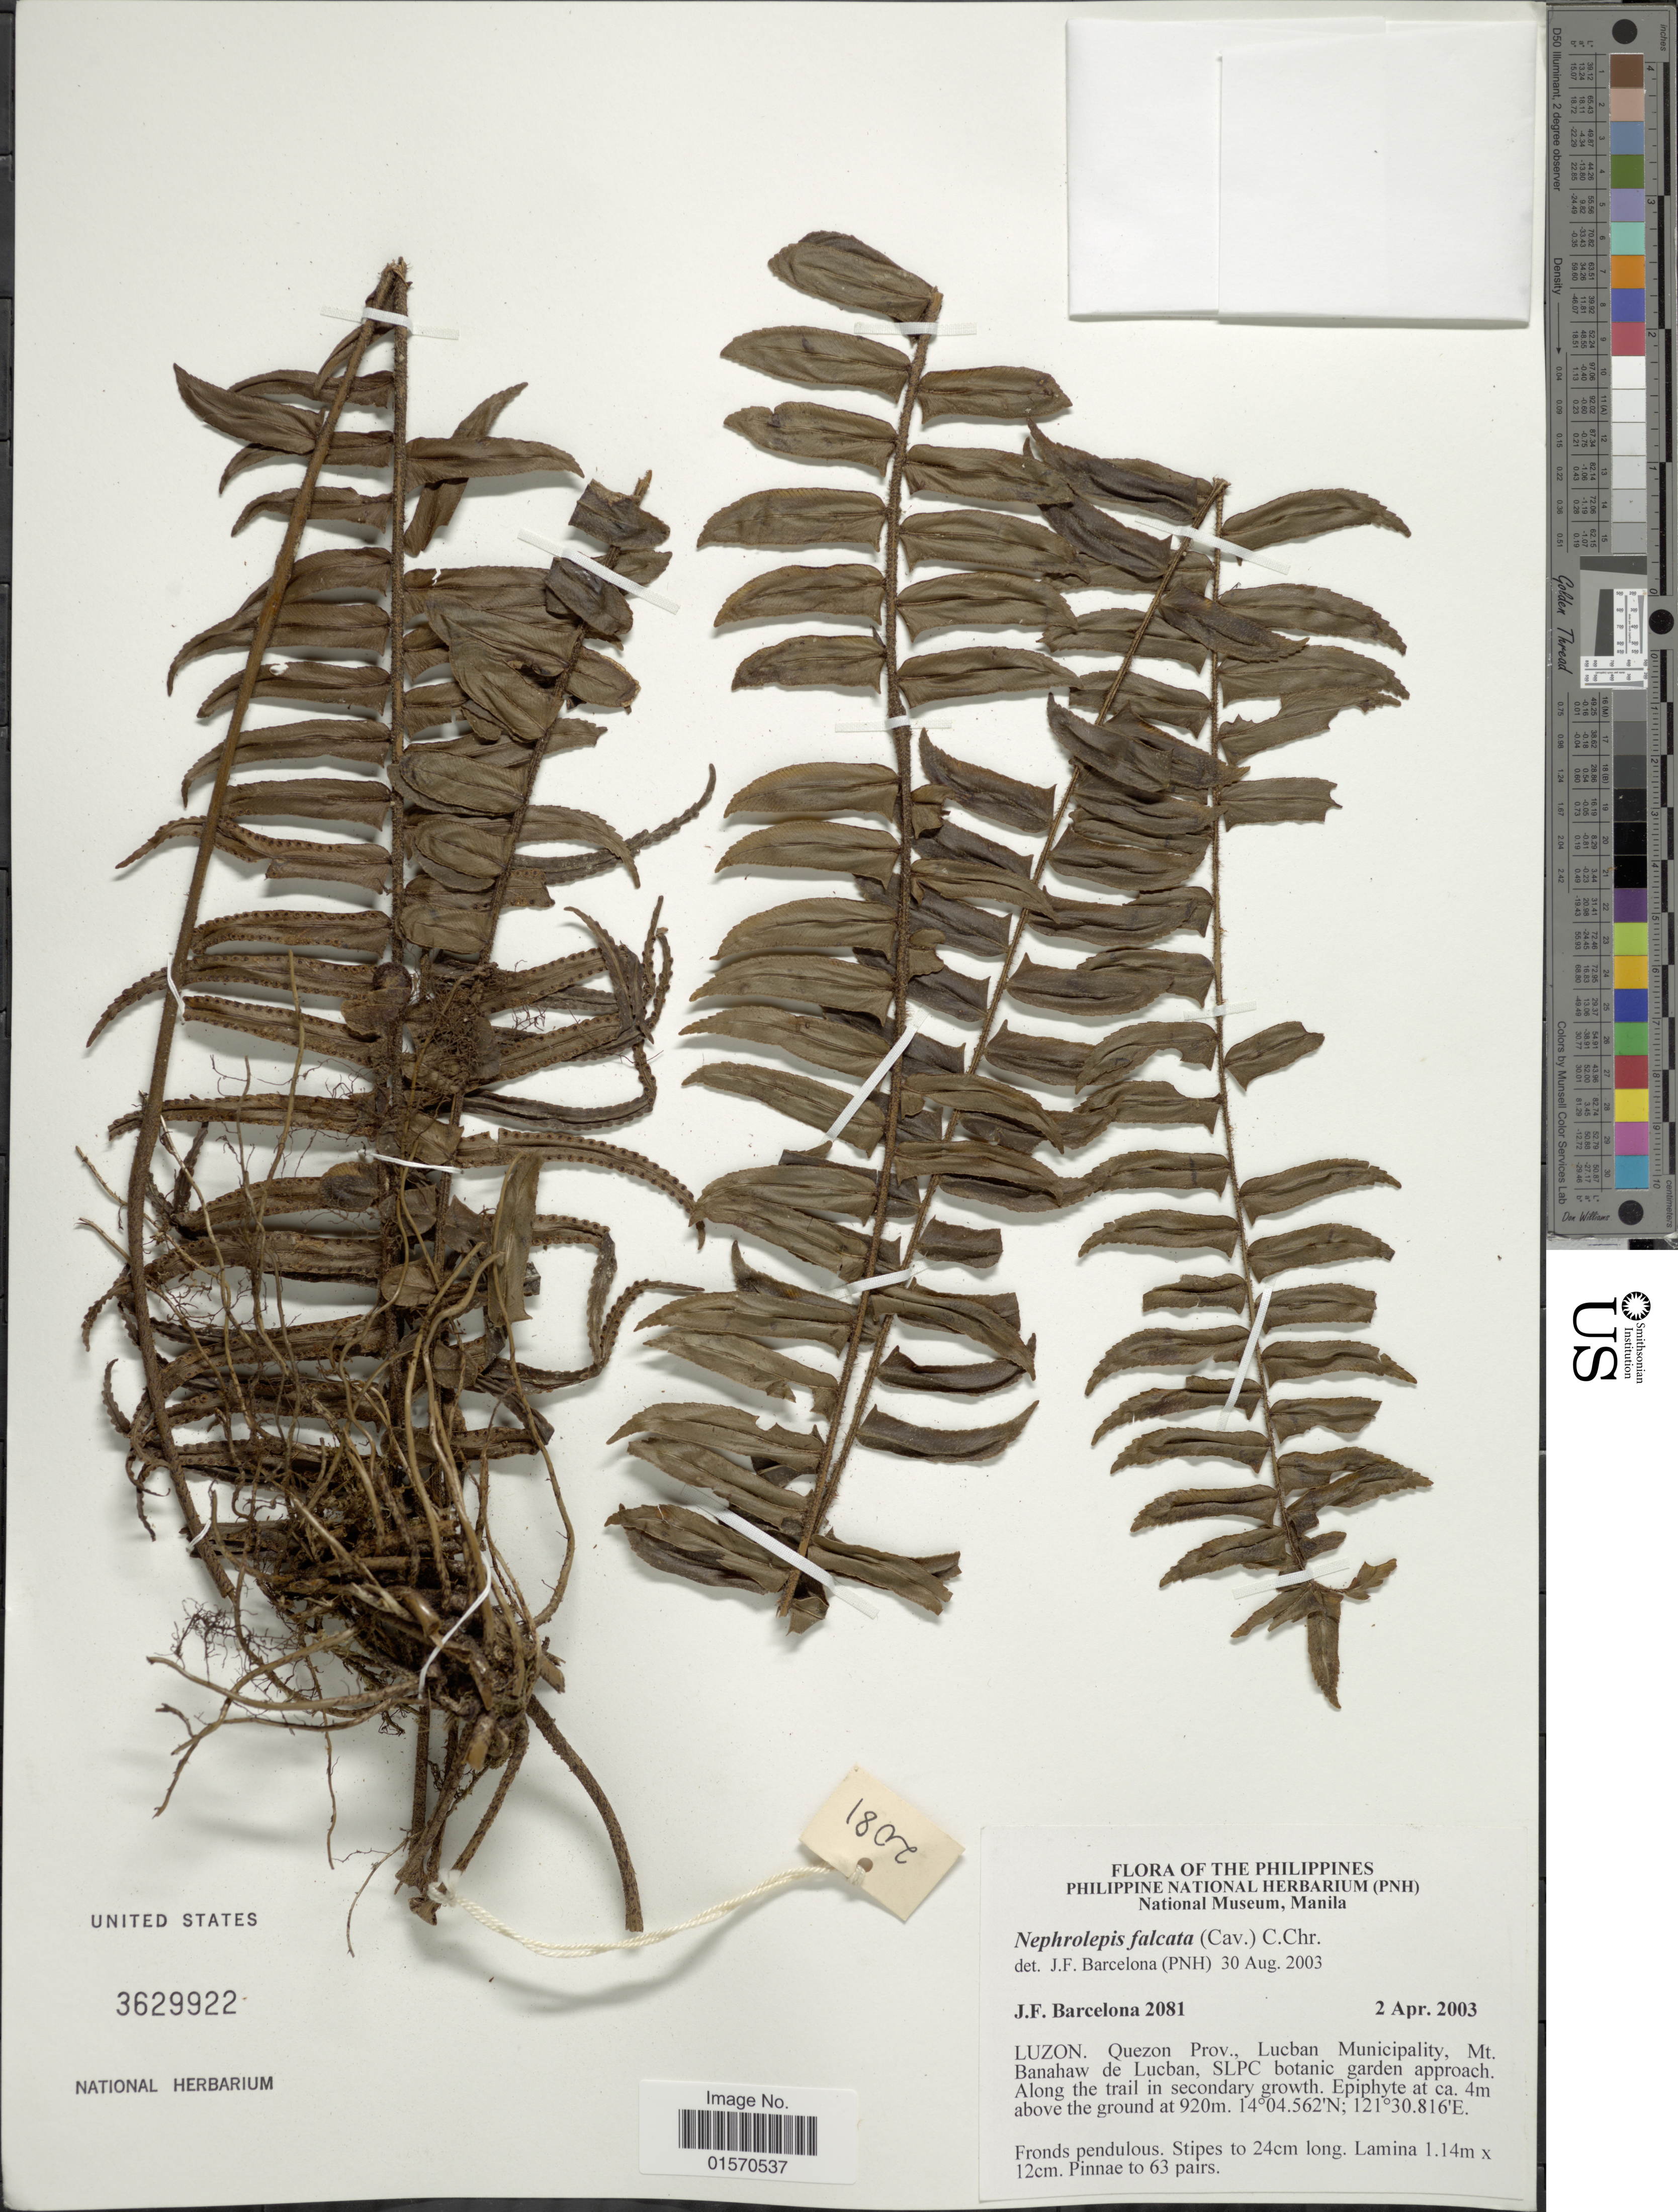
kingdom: Plantae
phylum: Tracheophyta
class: Polypodiopsida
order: Polypodiales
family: Nephrolepidaceae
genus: Nephrolepis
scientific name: Nephrolepis falcata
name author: (Cav.) C. Chr.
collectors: J. F. Barcelona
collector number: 2081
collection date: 2003-04-02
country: Philippines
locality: Luzon. Quezon Prov., Lucban Municipality, Mt. Banahaw de Lucban, SLPC botanic garden approach. Along the trail in secondary growth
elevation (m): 920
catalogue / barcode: US 3629922